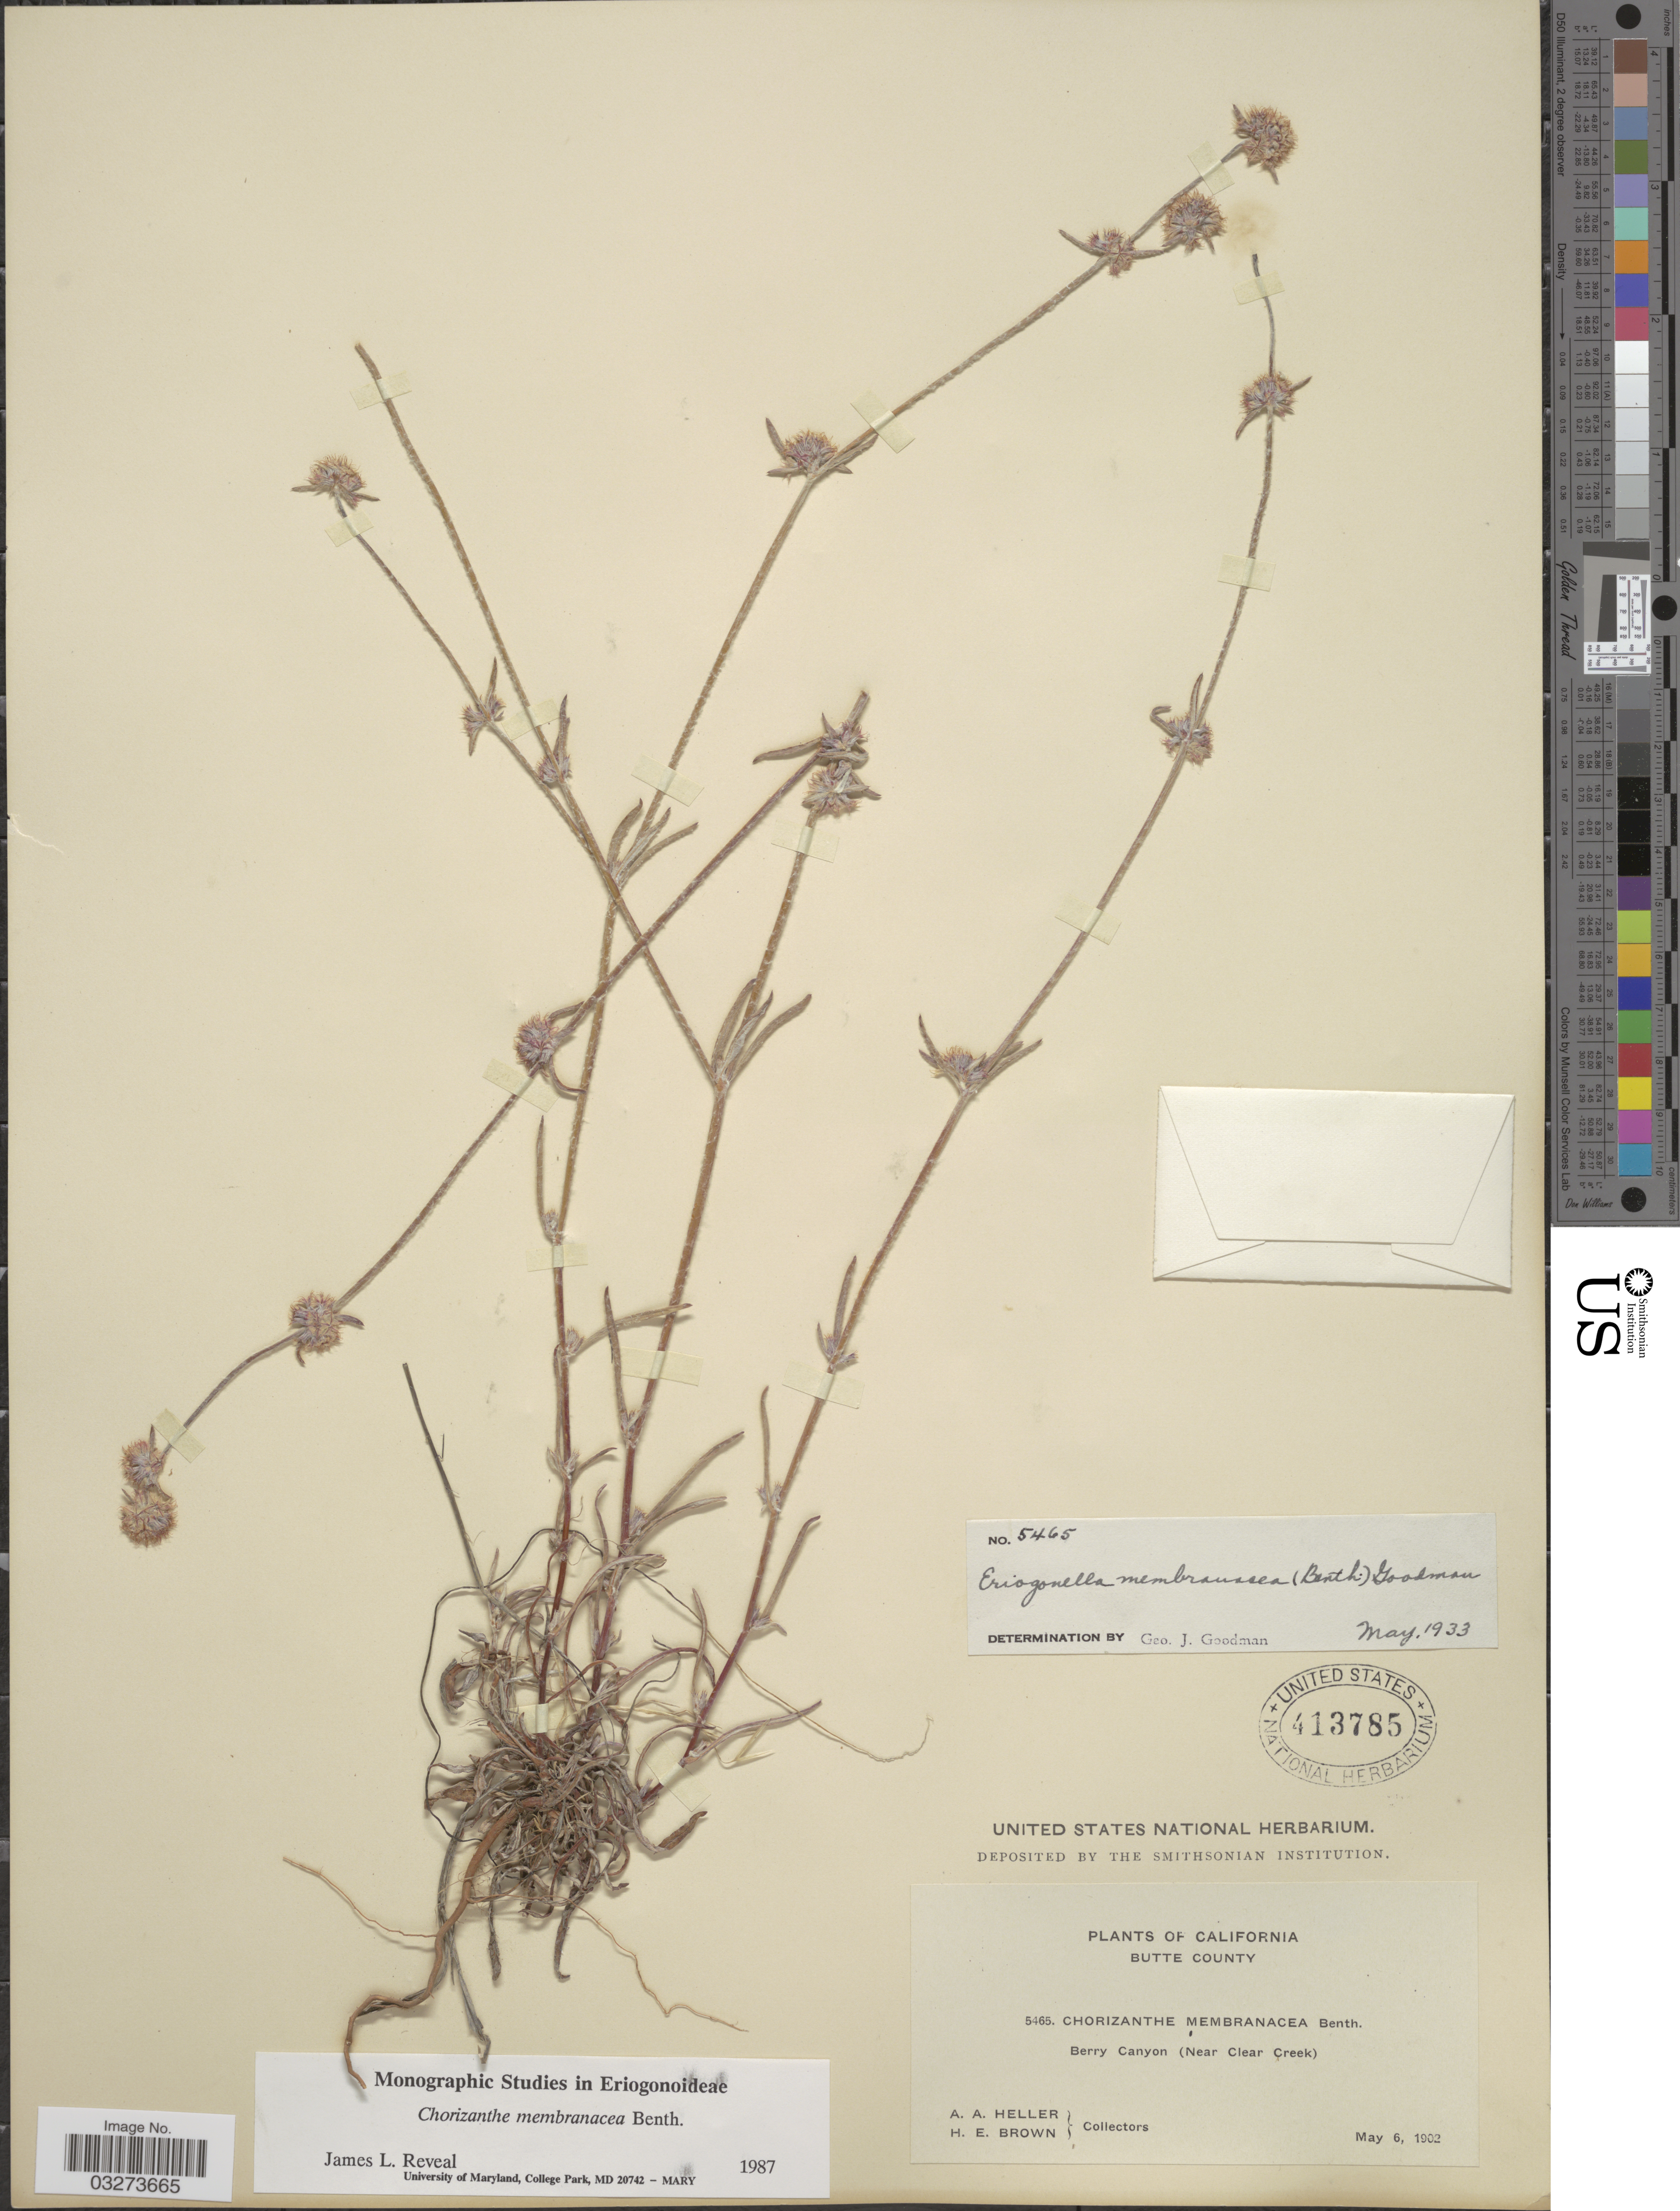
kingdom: Plantae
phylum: Tracheophyta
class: Magnoliopsida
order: Caryophyllales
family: Polygonaceae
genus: Chorizanthe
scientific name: Chorizanthe membranacea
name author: Benth.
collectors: A. A. Heller & H. E. Brown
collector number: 5465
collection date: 1902-05-06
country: United States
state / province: California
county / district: Butte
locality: Butte County, Berry Canyon (Near Clear Creek).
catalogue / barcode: US 413785